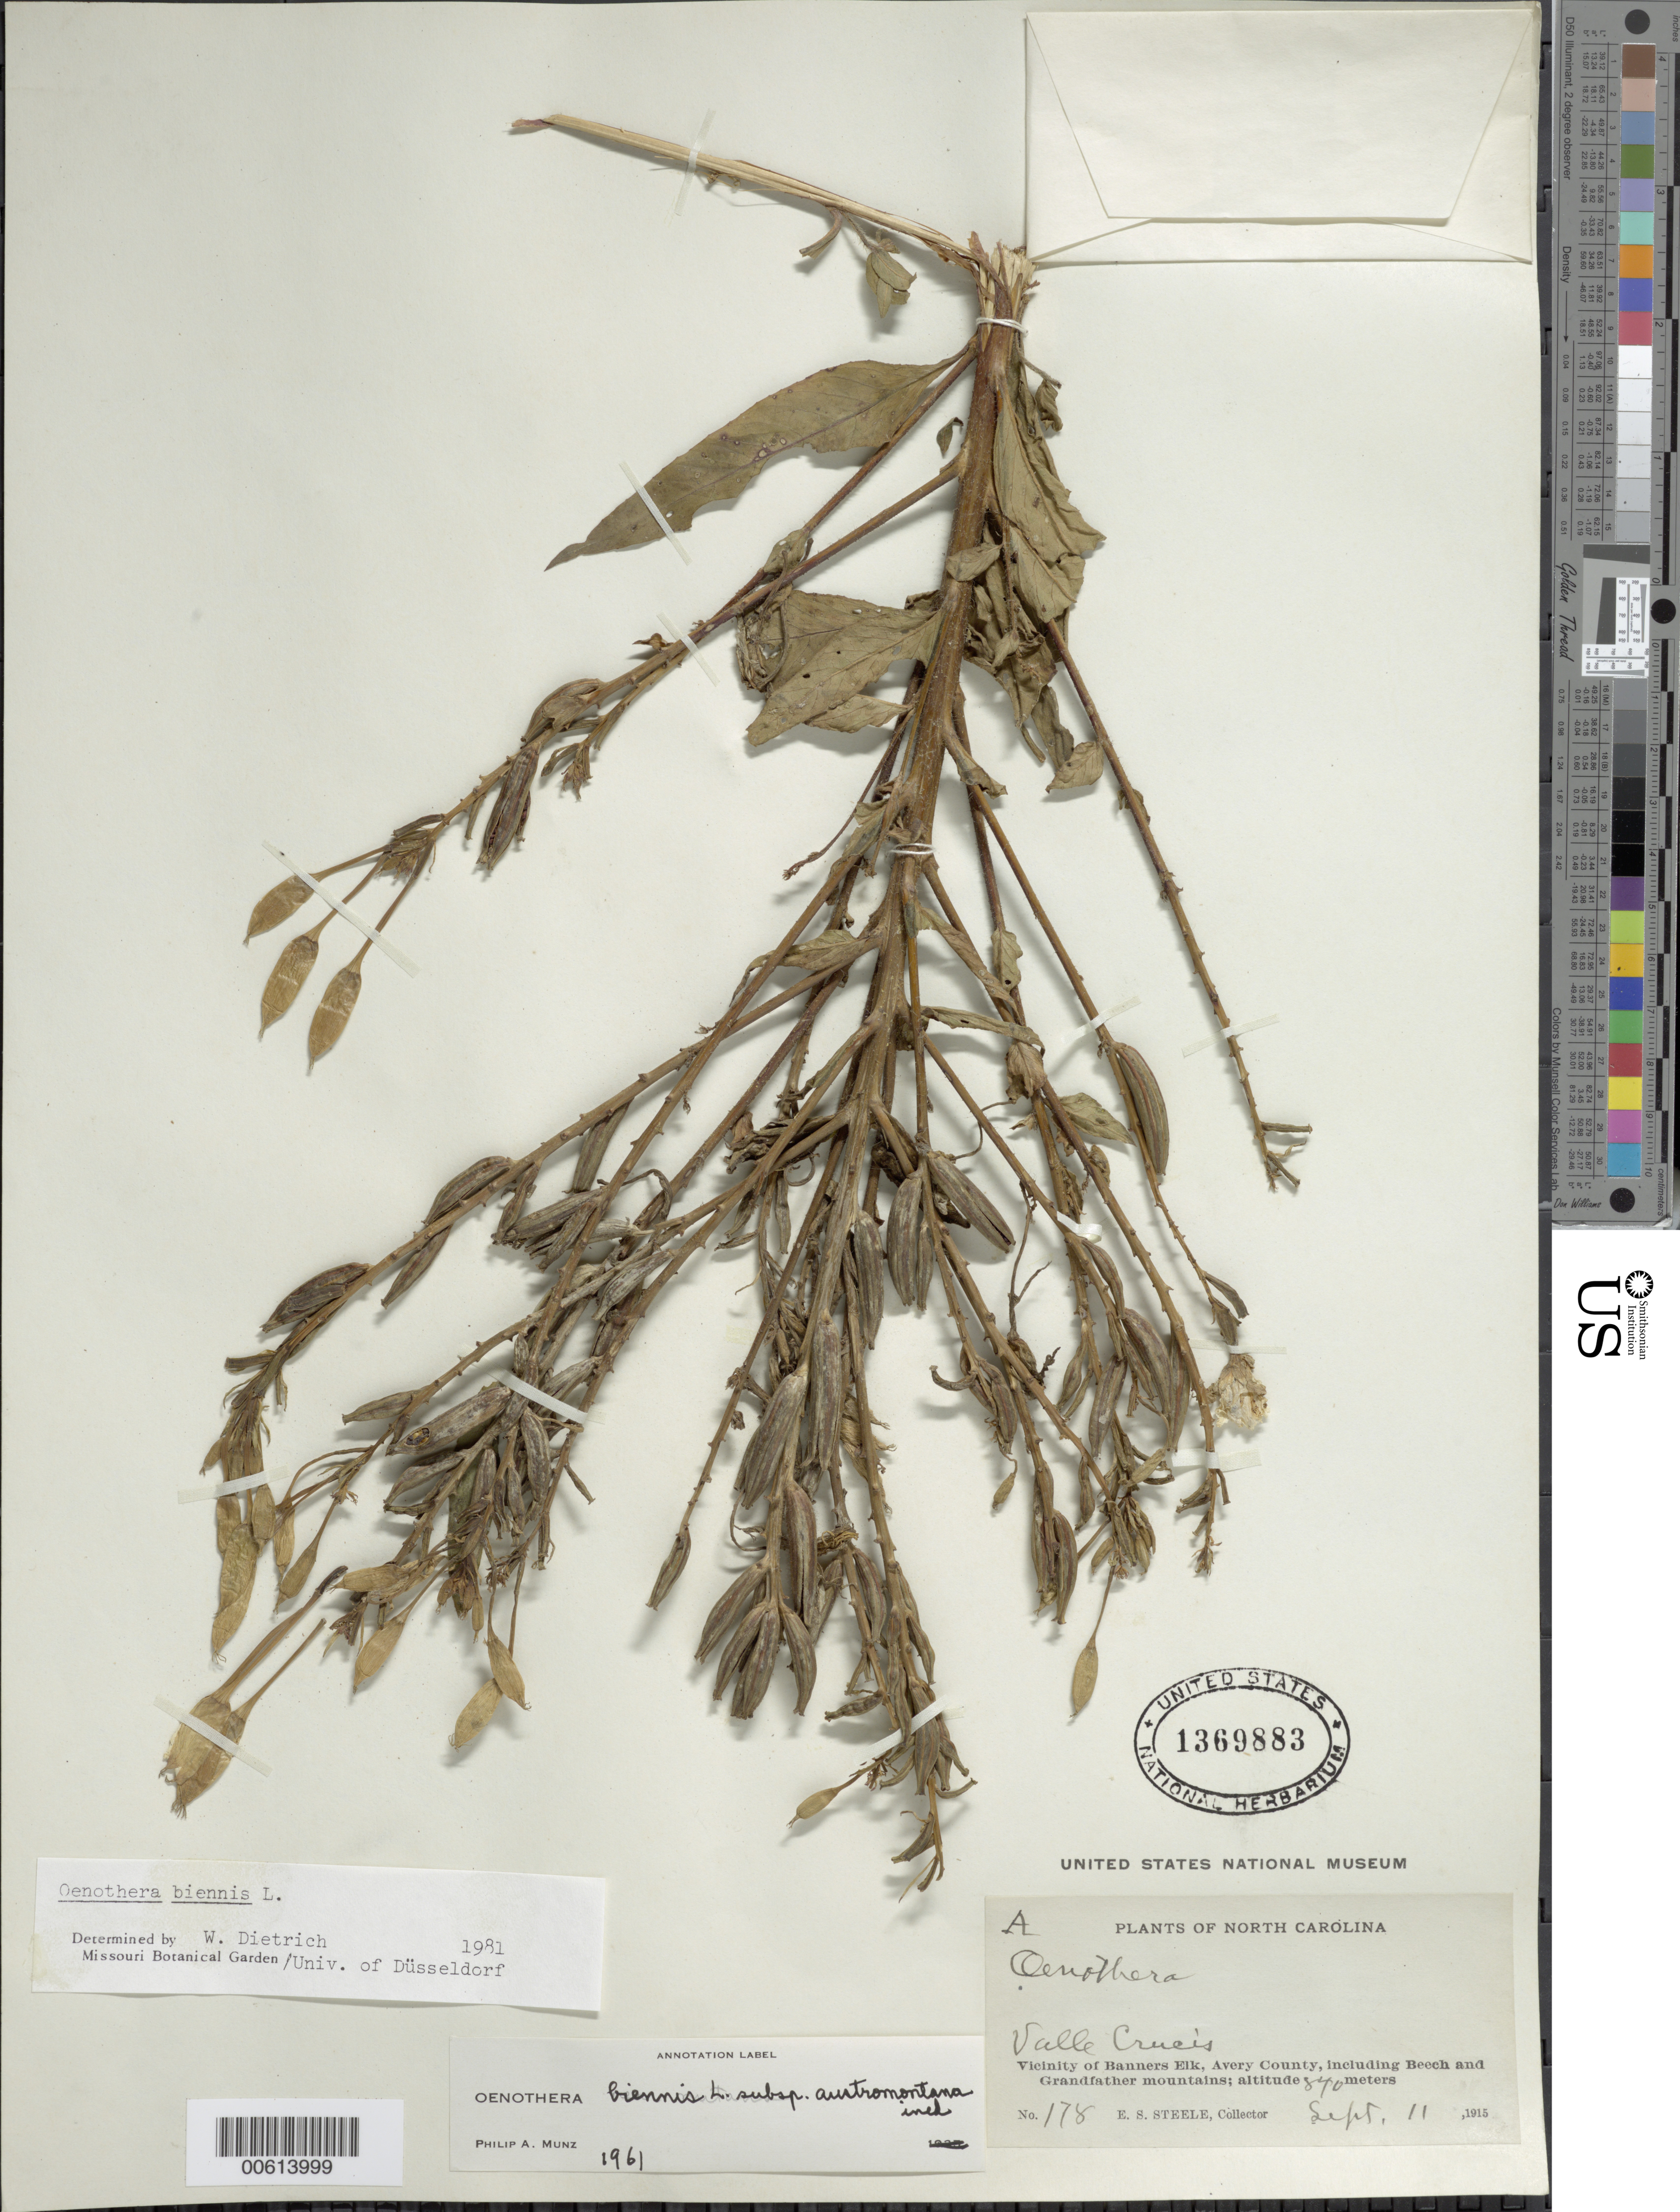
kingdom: Plantae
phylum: Tracheophyta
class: Magnoliopsida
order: Myrtales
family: Onagraceae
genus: Oenothera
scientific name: Oenothera biennis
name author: L.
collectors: E. Steele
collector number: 178A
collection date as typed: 11 Sep 1915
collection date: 1915-09-11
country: United States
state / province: North Carolina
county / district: Avery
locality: Banners Elk, including Beech and Grandfather mountains, Valle Crucis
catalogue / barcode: US 1369883